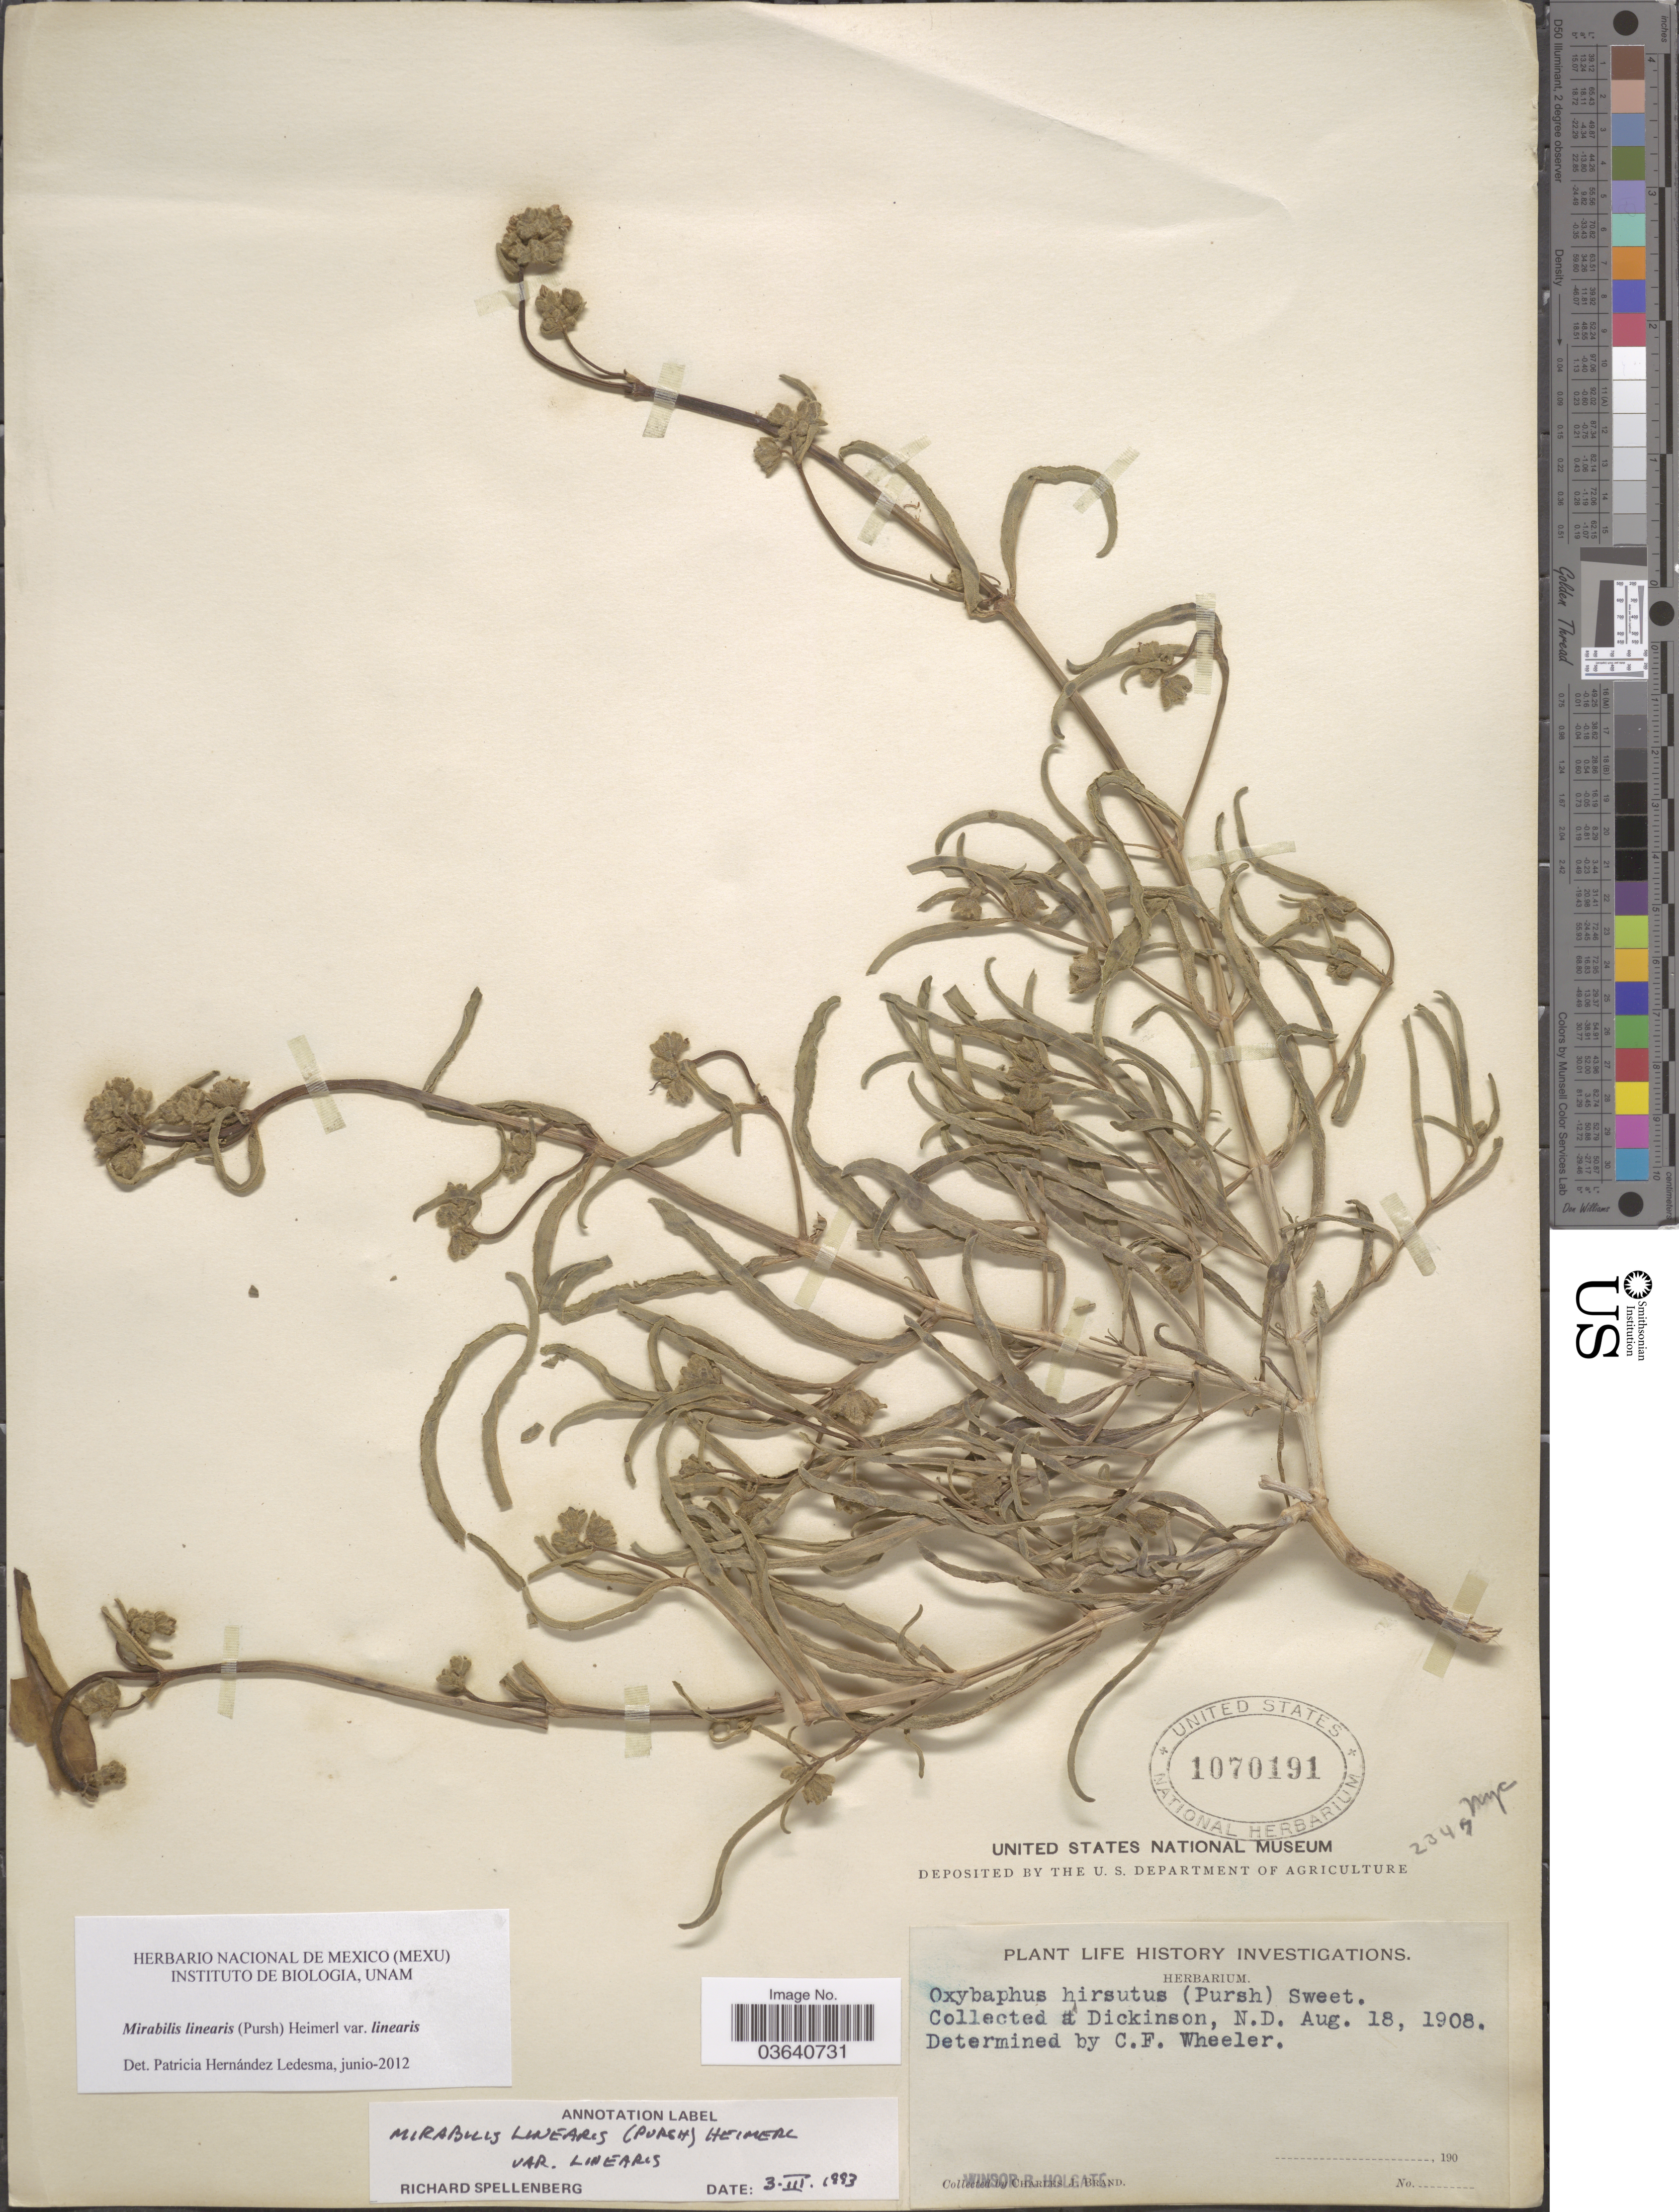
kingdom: Plantae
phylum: Tracheophyta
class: Magnoliopsida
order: Caryophyllales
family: Nyctaginaceae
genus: Mirabilis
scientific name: Mirabilis linearis var. linearis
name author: (Pursh) Heimerl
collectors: W. Holgate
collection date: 1908-08-18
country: United States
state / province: North Dakota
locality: Dickinson.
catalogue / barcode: US 1070191